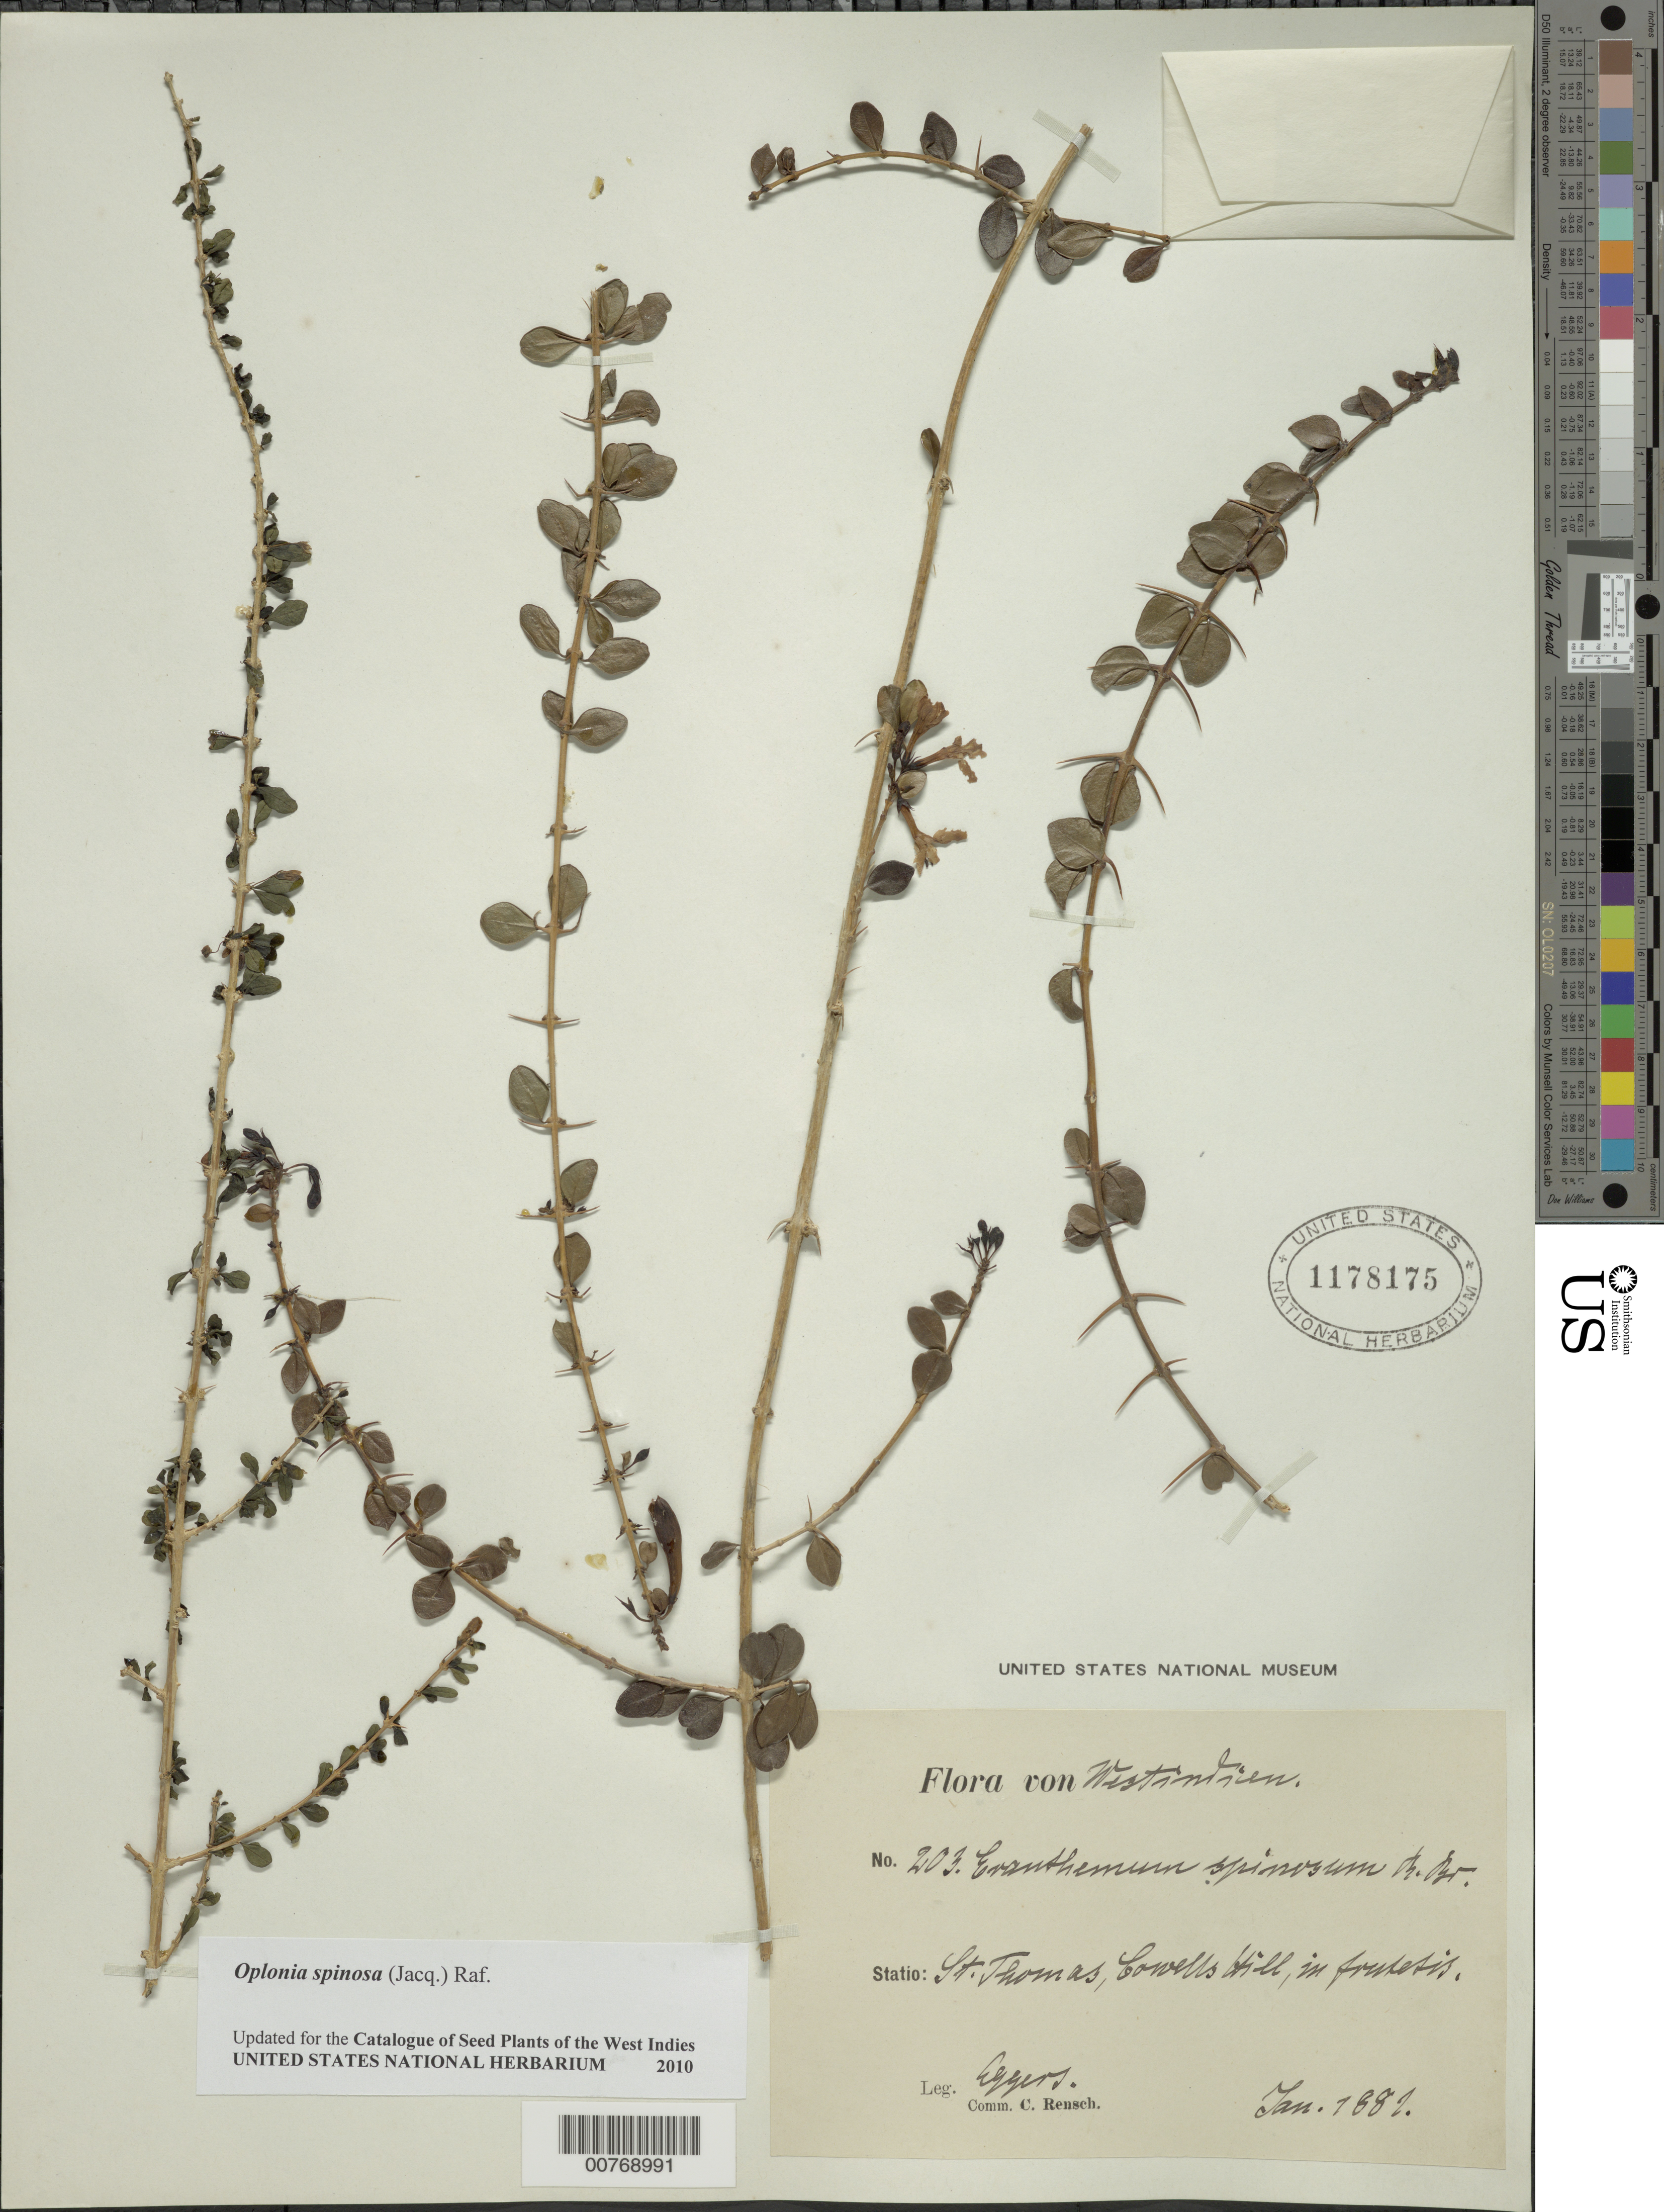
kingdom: Plantae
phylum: Tracheophyta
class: Magnoliopsida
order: Lamiales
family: Acanthaceae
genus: Oplonia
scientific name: Oplonia spinosa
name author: Raf.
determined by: Acevedo-Rodríguez, P., (BOT), Smithsonian Institution - National Museum of Natural History (UNITED STATES)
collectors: H. F. A. von Eggers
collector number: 203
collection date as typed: Jan 1881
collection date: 1881-01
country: U.S. Virgin Islands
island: St. Thomas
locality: Cowells Hill, in frutesis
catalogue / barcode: US 1178175